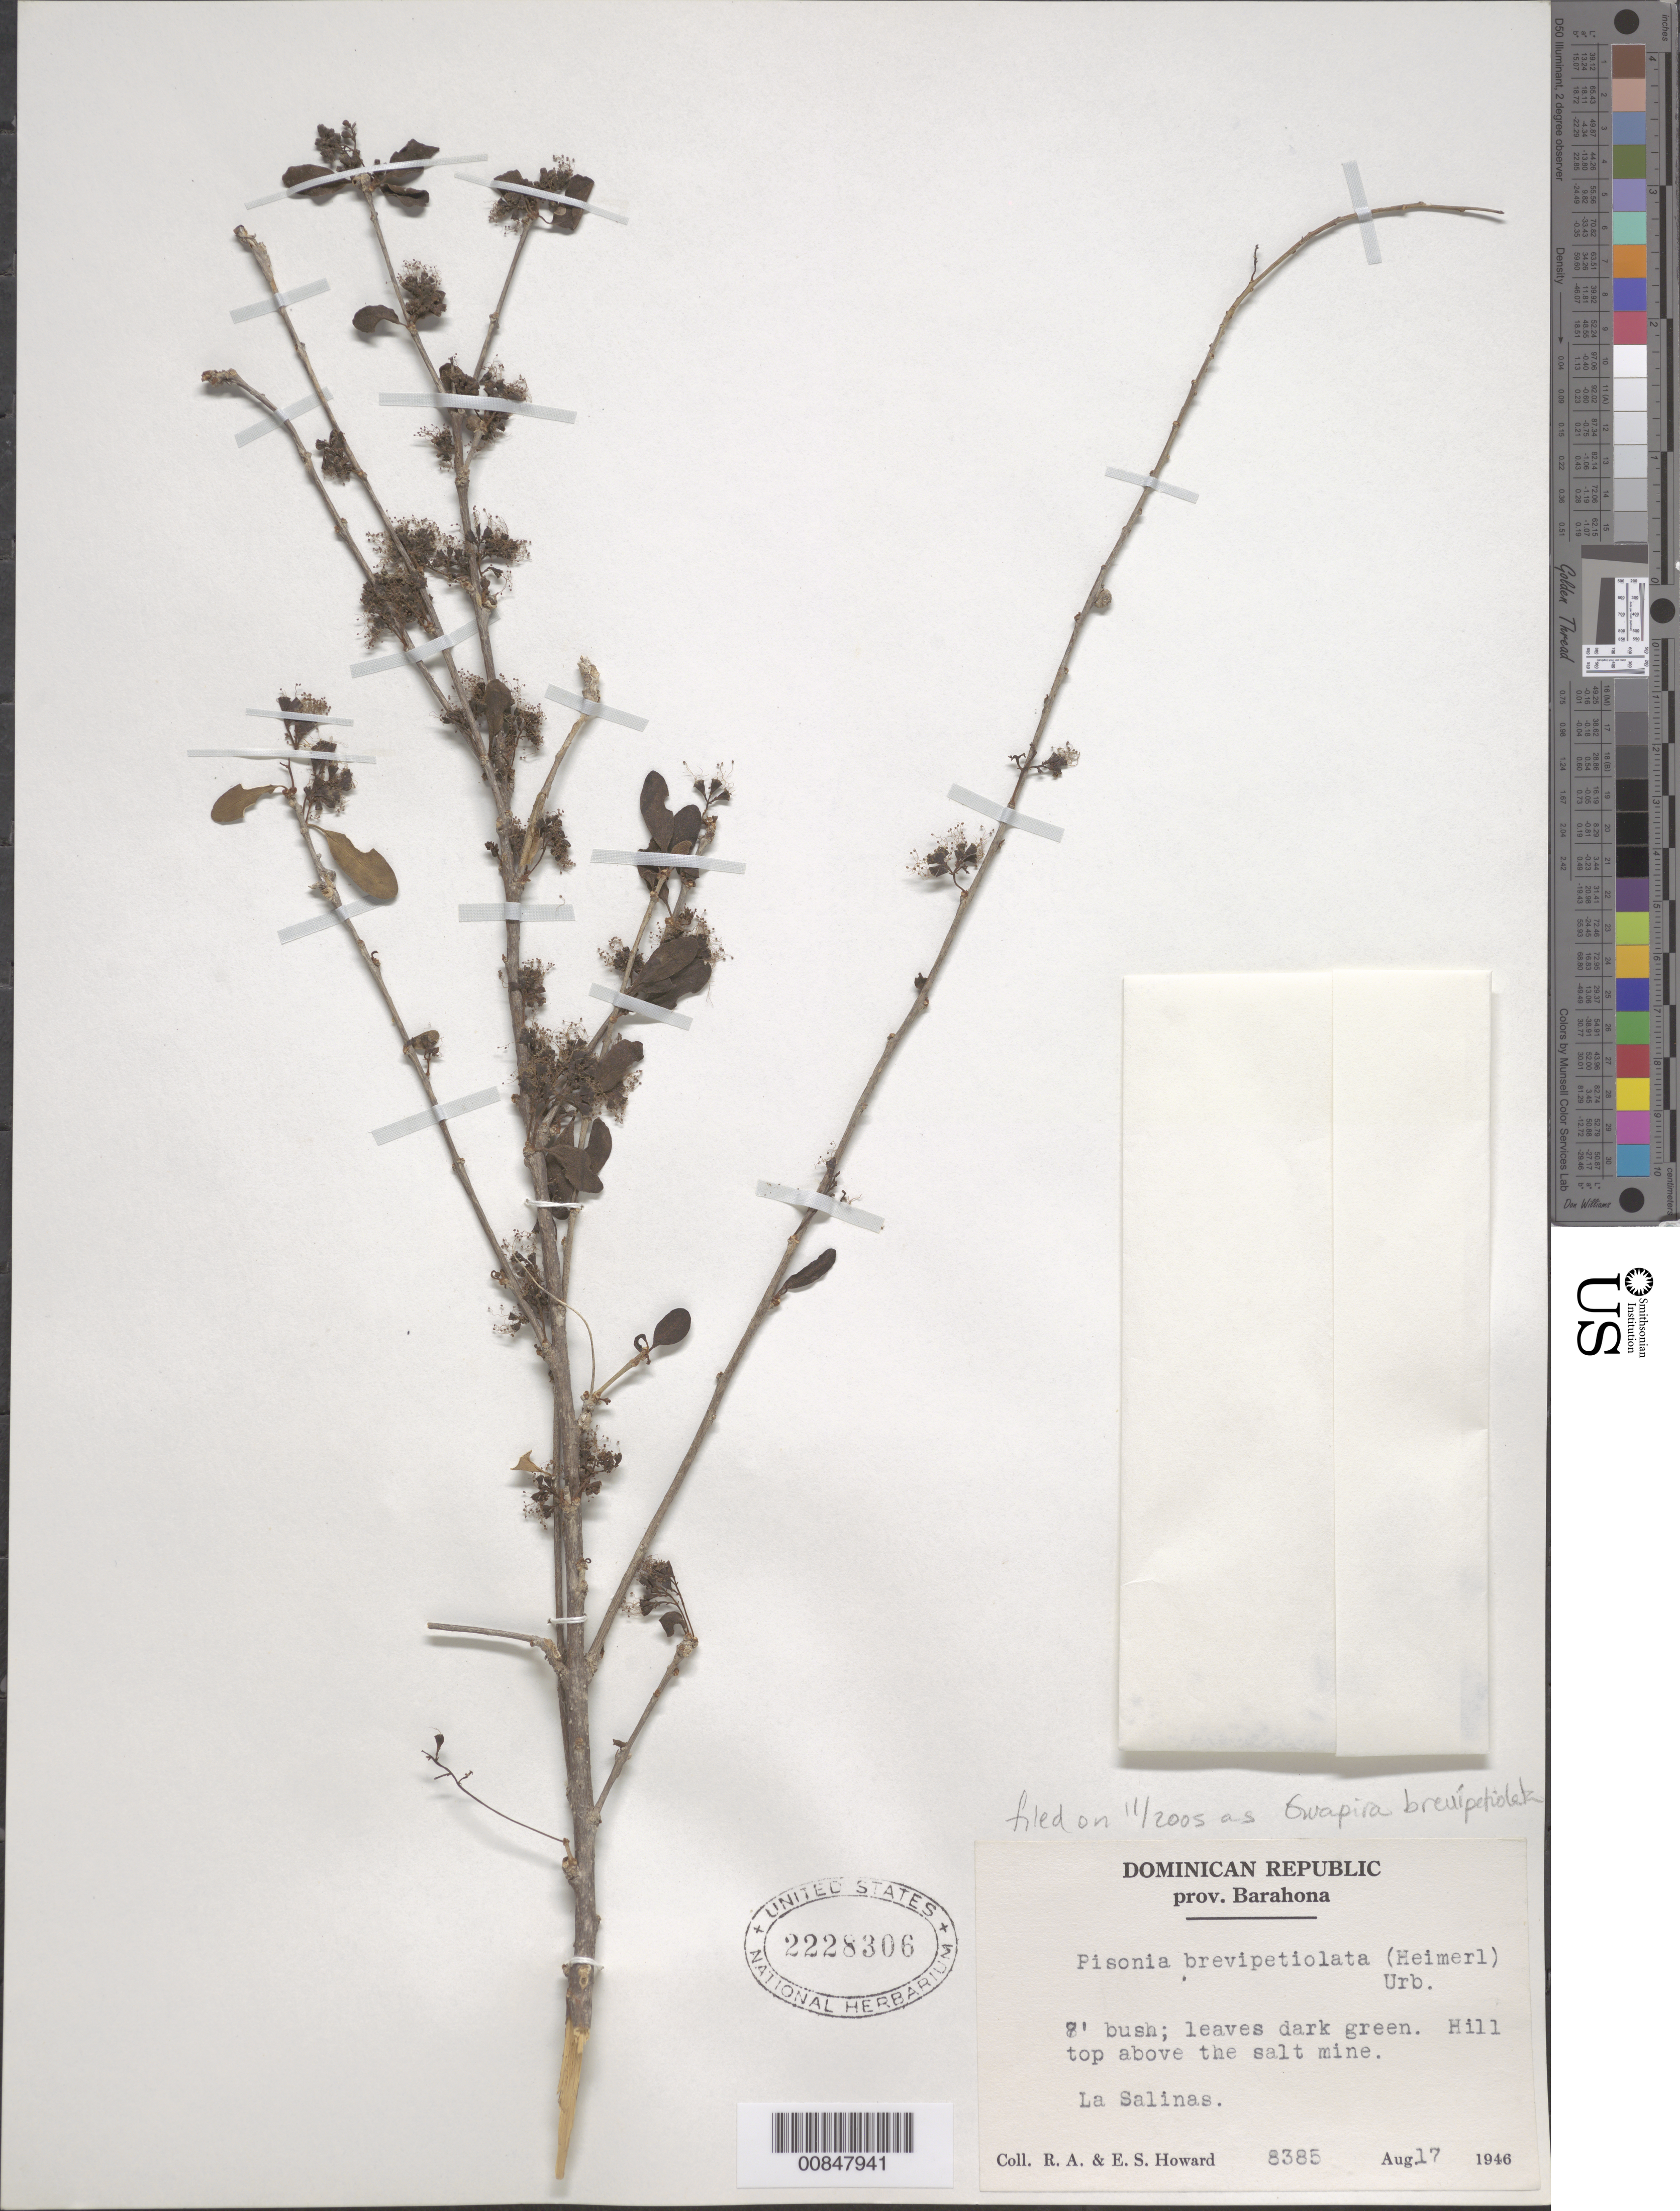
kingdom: Plantae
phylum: Tracheophyta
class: Magnoliopsida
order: Caryophyllales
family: Nyctaginaceae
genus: Guapira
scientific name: Guapira brevipetiolata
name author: (Heimerl) Alain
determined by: Strong, Mark T., (BOT), Smithsonian Institution - National Museum of Natural History (UNITED STATES)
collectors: R. A. Howard & E. S. Howard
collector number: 8385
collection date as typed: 17 Aug 1946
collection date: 1946-08-17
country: Dominican Republic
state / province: Barahona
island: Hispaniola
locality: Las Salinas. Hill top above the salt mine.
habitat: Hill top.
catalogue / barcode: US 2228306